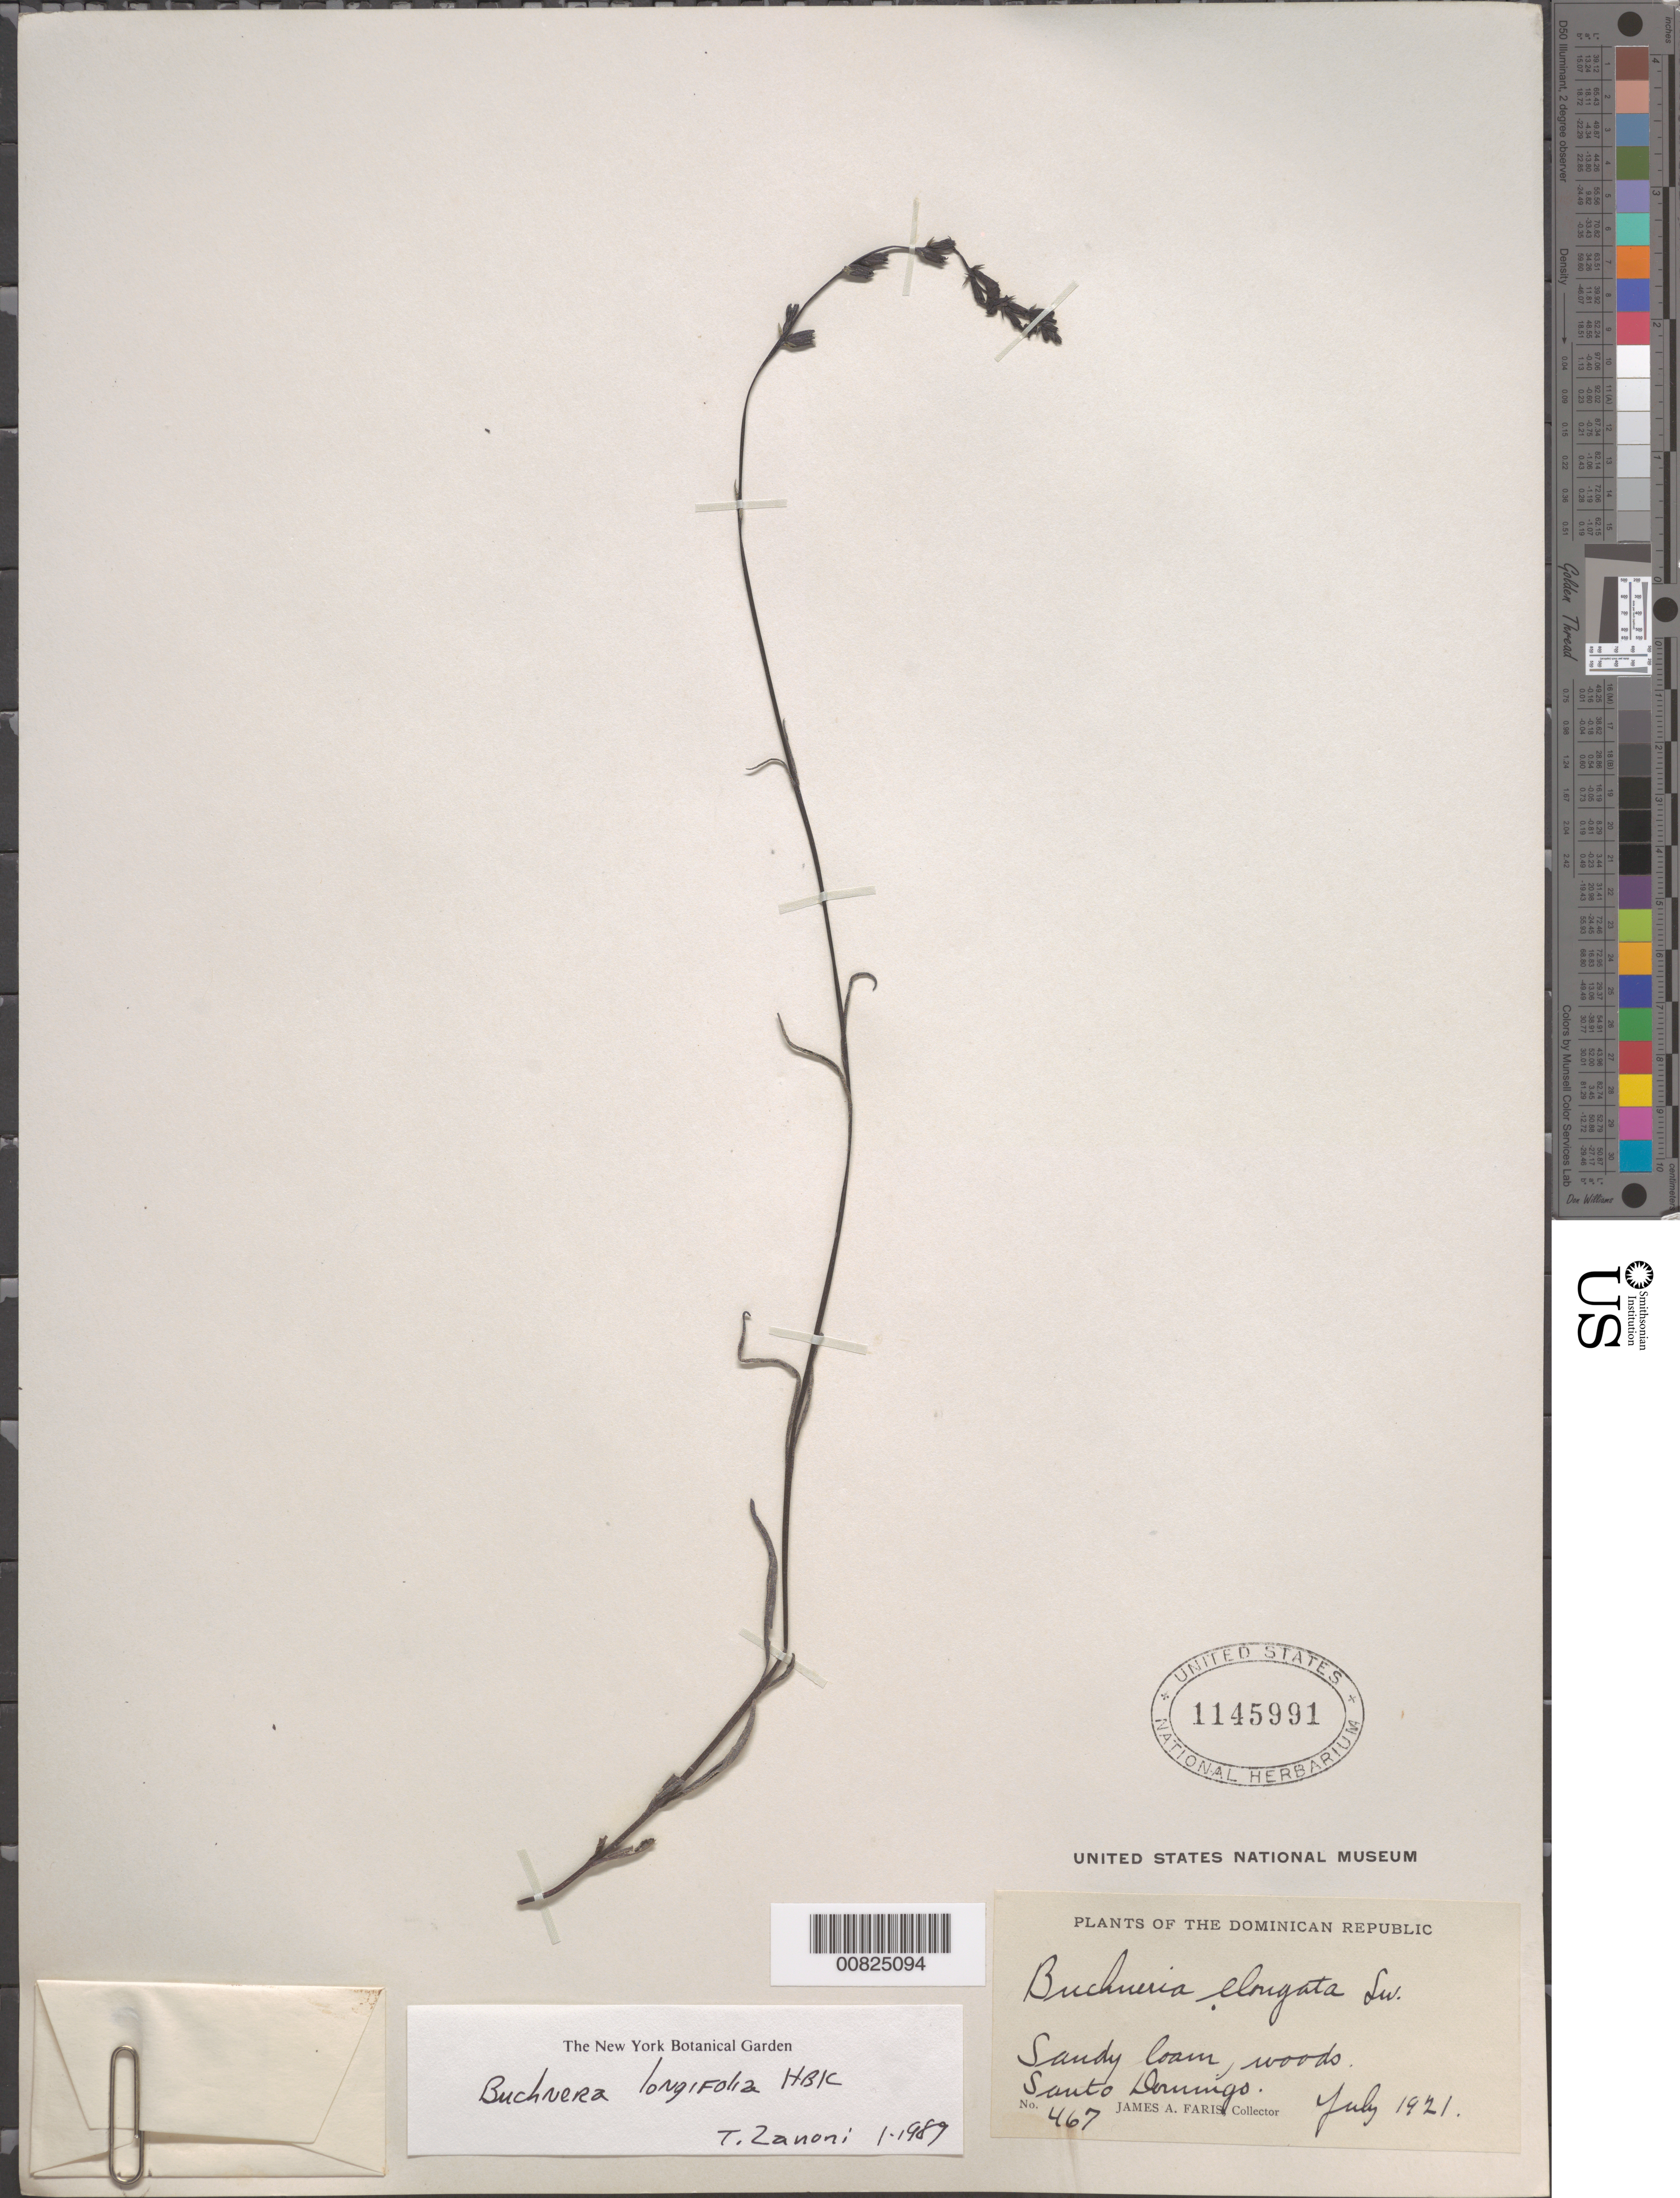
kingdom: Plantae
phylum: Tracheophyta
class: Magnoliopsida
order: Lamiales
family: Orobanchaceae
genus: Buchnera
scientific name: Buchnera longifolia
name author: Kunth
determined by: Zanoni, T. A., (NY), New York Botanical Garden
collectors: J. Faris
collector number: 467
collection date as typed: Jul 1921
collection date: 1921-07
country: Dominican Republic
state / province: San Cristóbal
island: Hispaniola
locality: Santo Domingo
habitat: Sandy loam, woods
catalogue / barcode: US 1145991